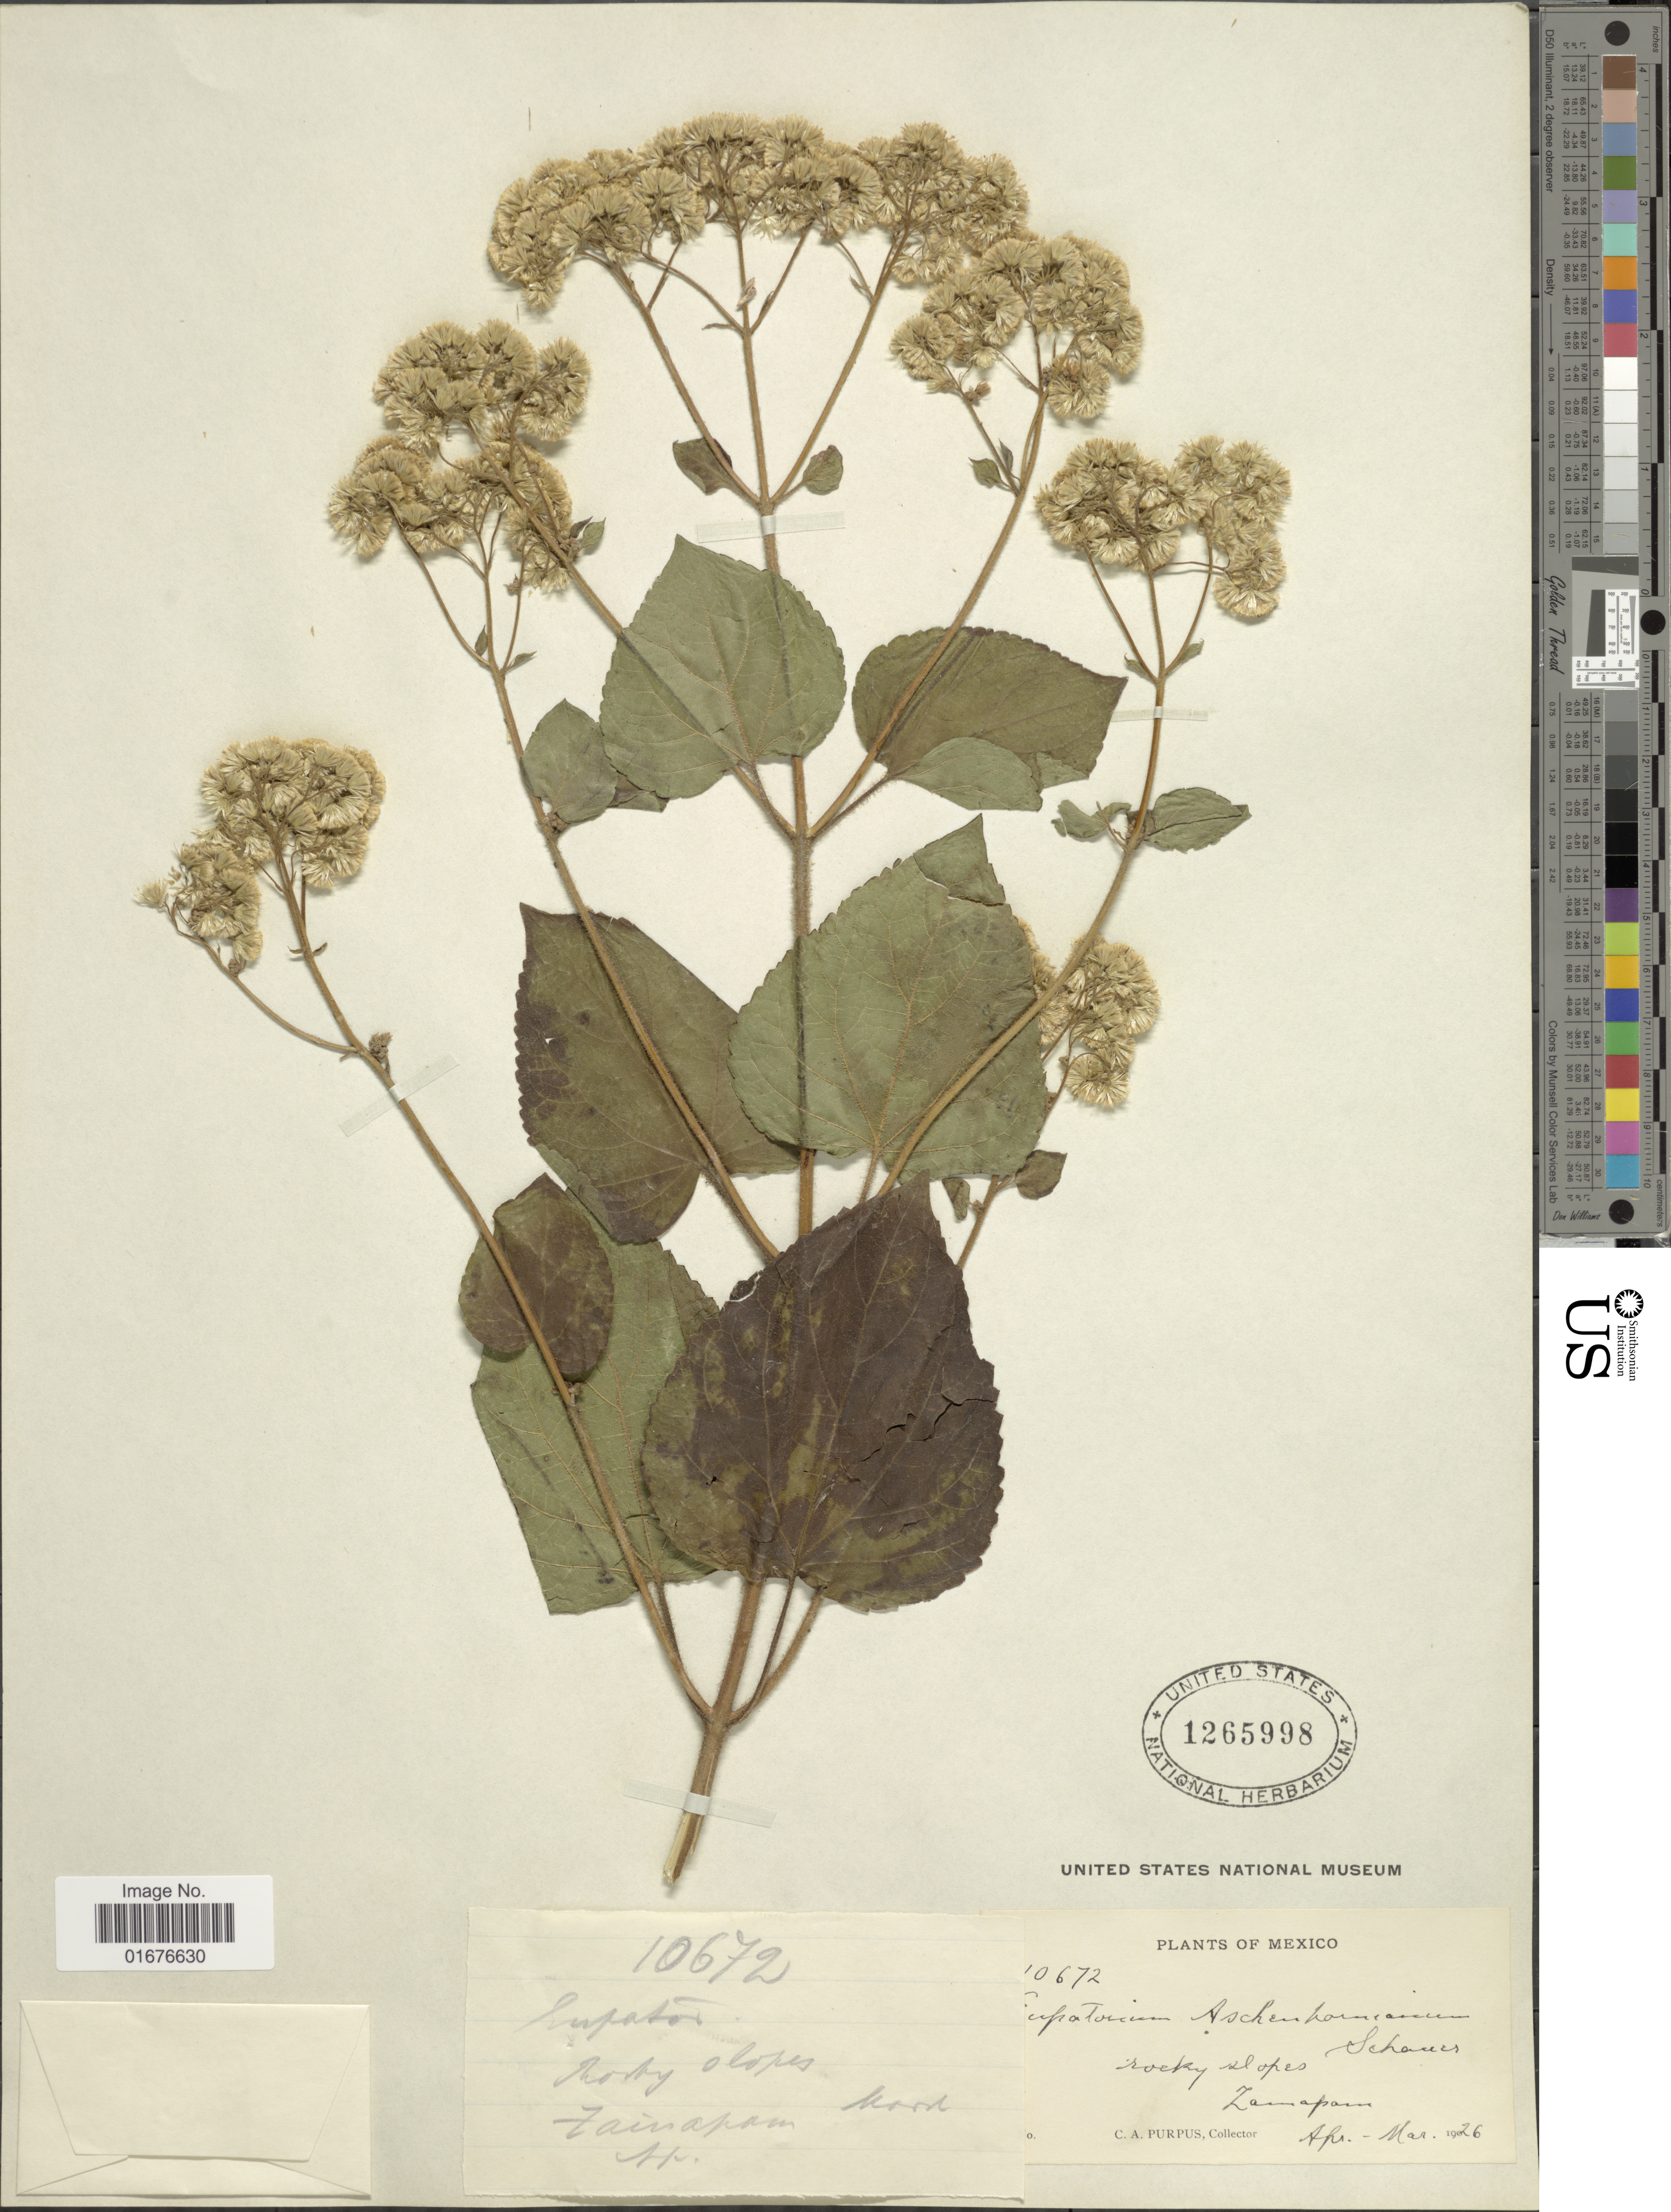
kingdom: Plantae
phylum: Tracheophyta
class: Magnoliopsida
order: Asterales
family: Asteraceae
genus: Ageratina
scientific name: Ageratina pichinchensis var. bustamenta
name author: (DC.) R.M. King & H. Rob.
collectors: C. A. Purpus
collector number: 10672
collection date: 1926-03/1926-04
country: Mexico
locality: Rocky slopes Zimapán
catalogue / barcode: US 1265998